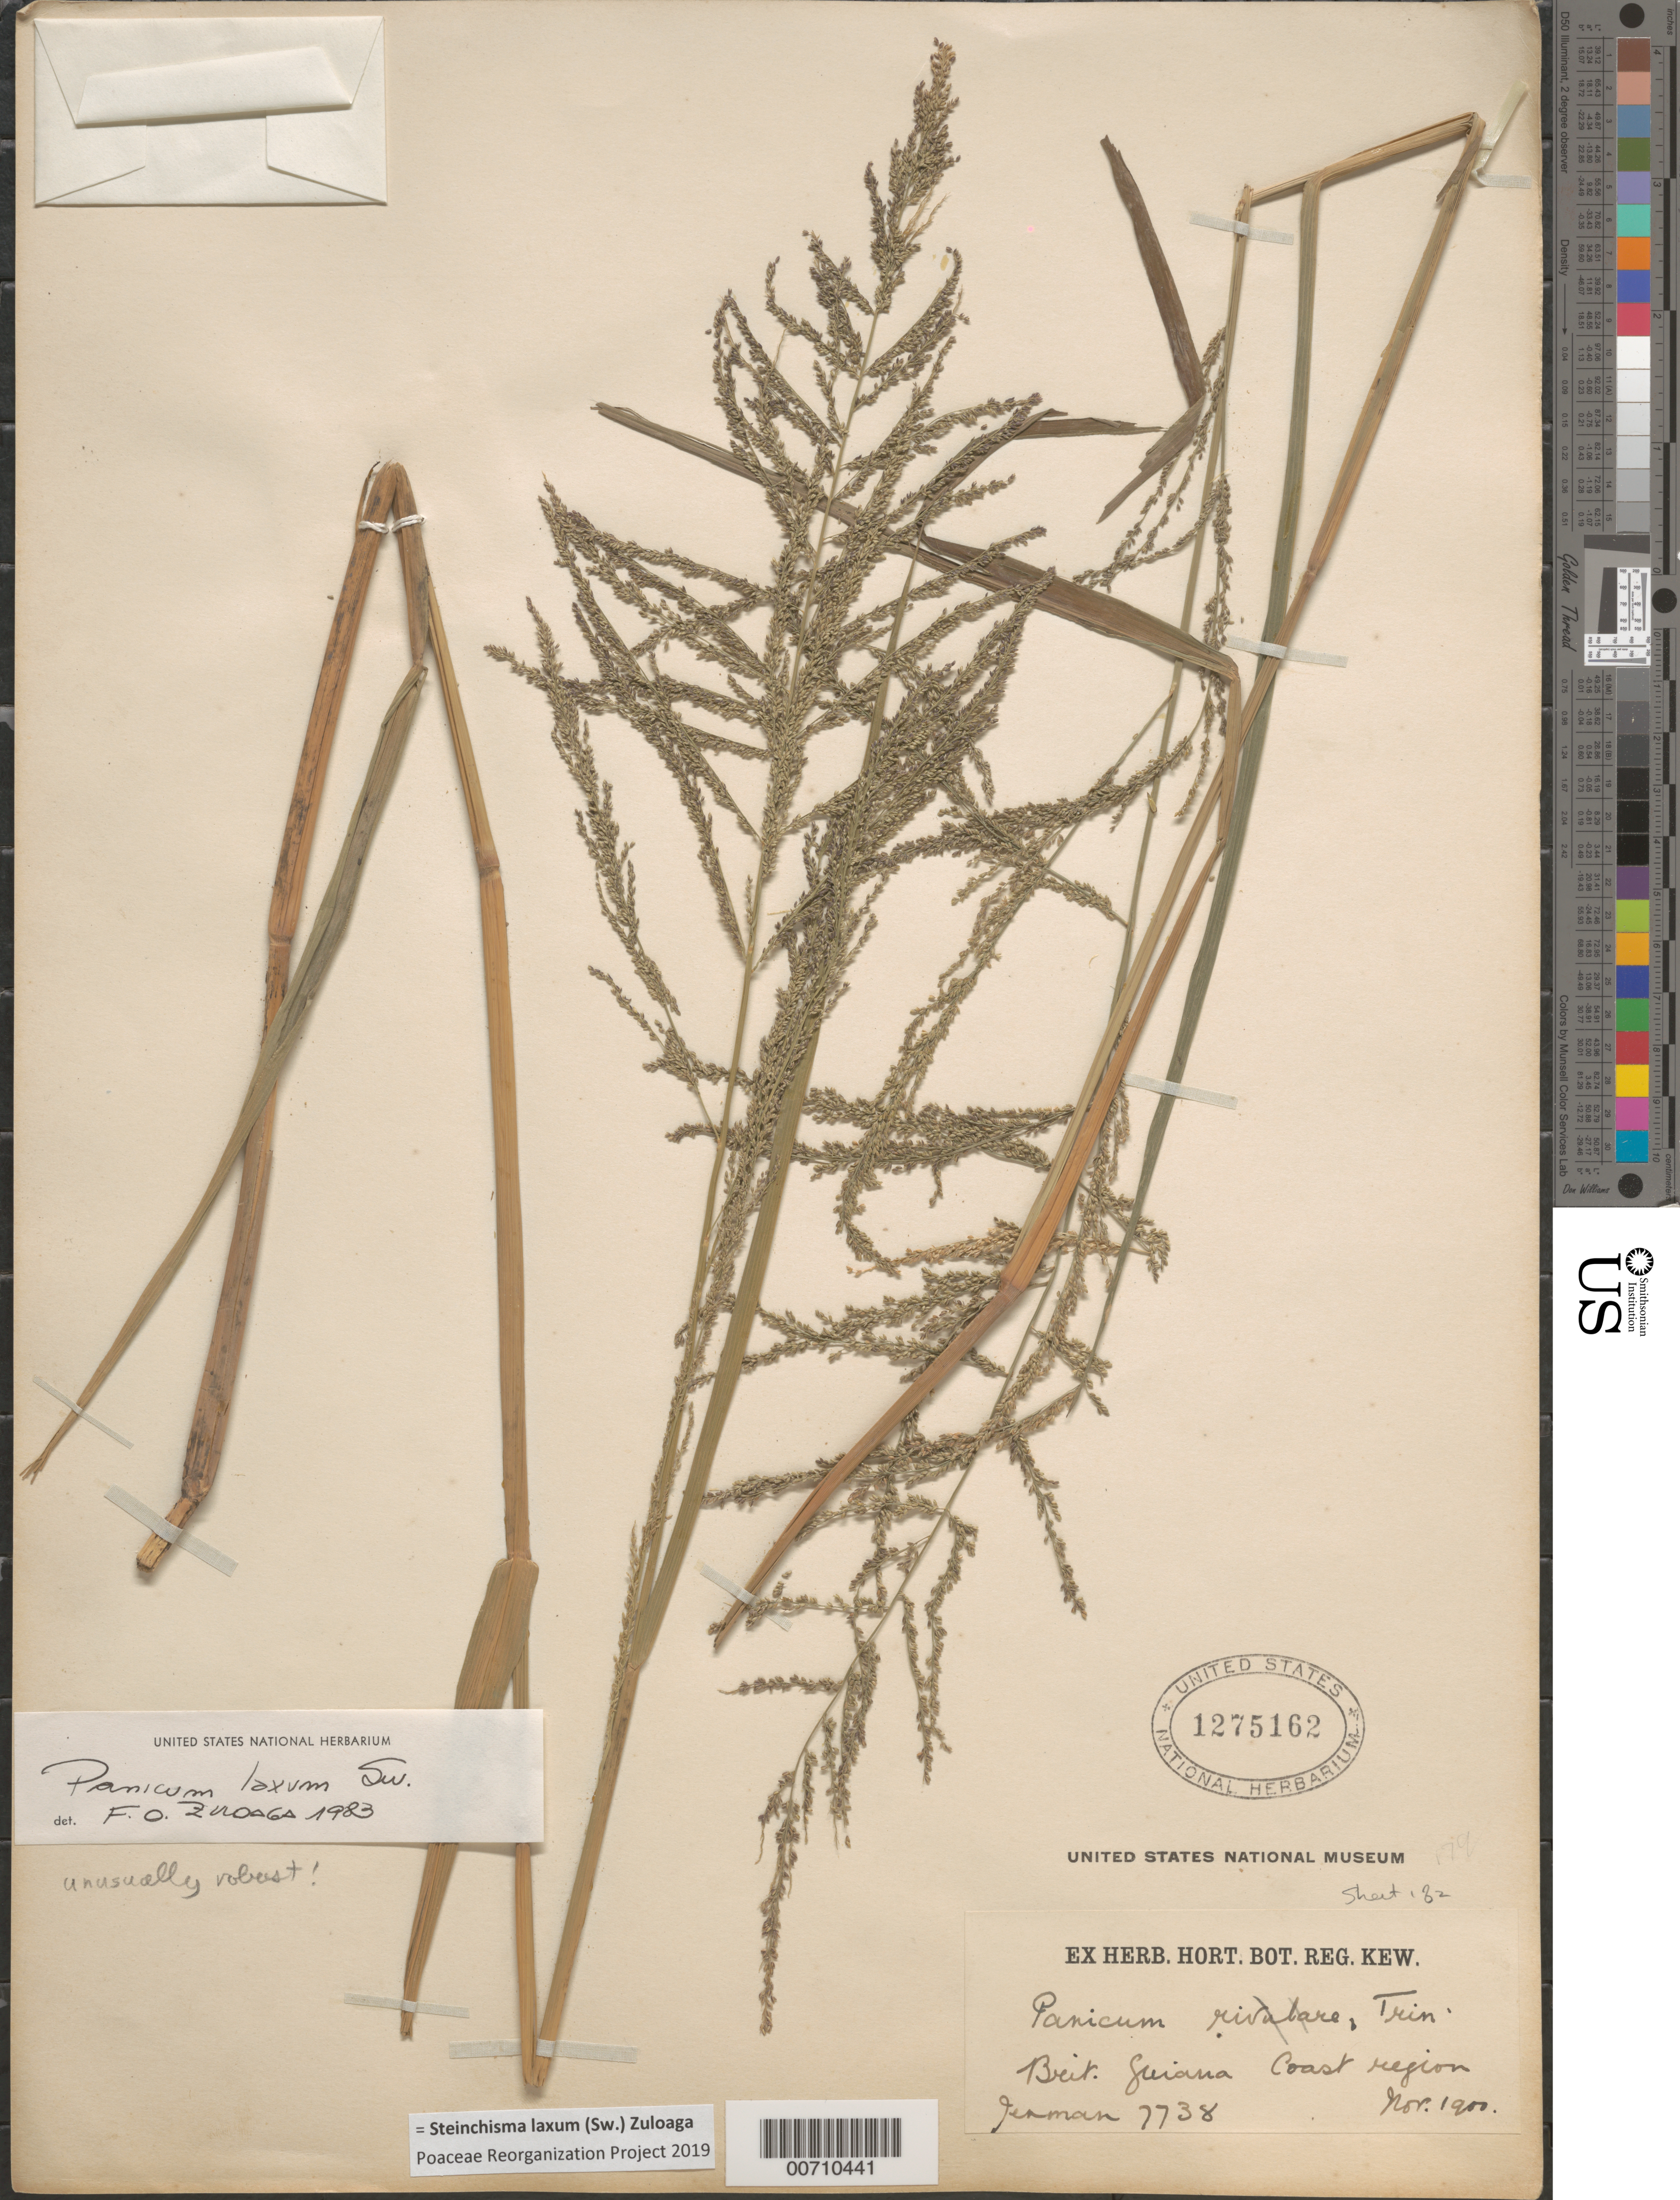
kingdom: Plantae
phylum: Tracheophyta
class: Liliopsida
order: Poales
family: Poaceae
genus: Panicum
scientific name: Panicum laxum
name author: Sw.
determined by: Zuloaga, F. O.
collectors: G. S. Jenman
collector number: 7738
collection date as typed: Nov-00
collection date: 2000-11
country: Guyana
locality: Coast Region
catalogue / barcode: US 1275162